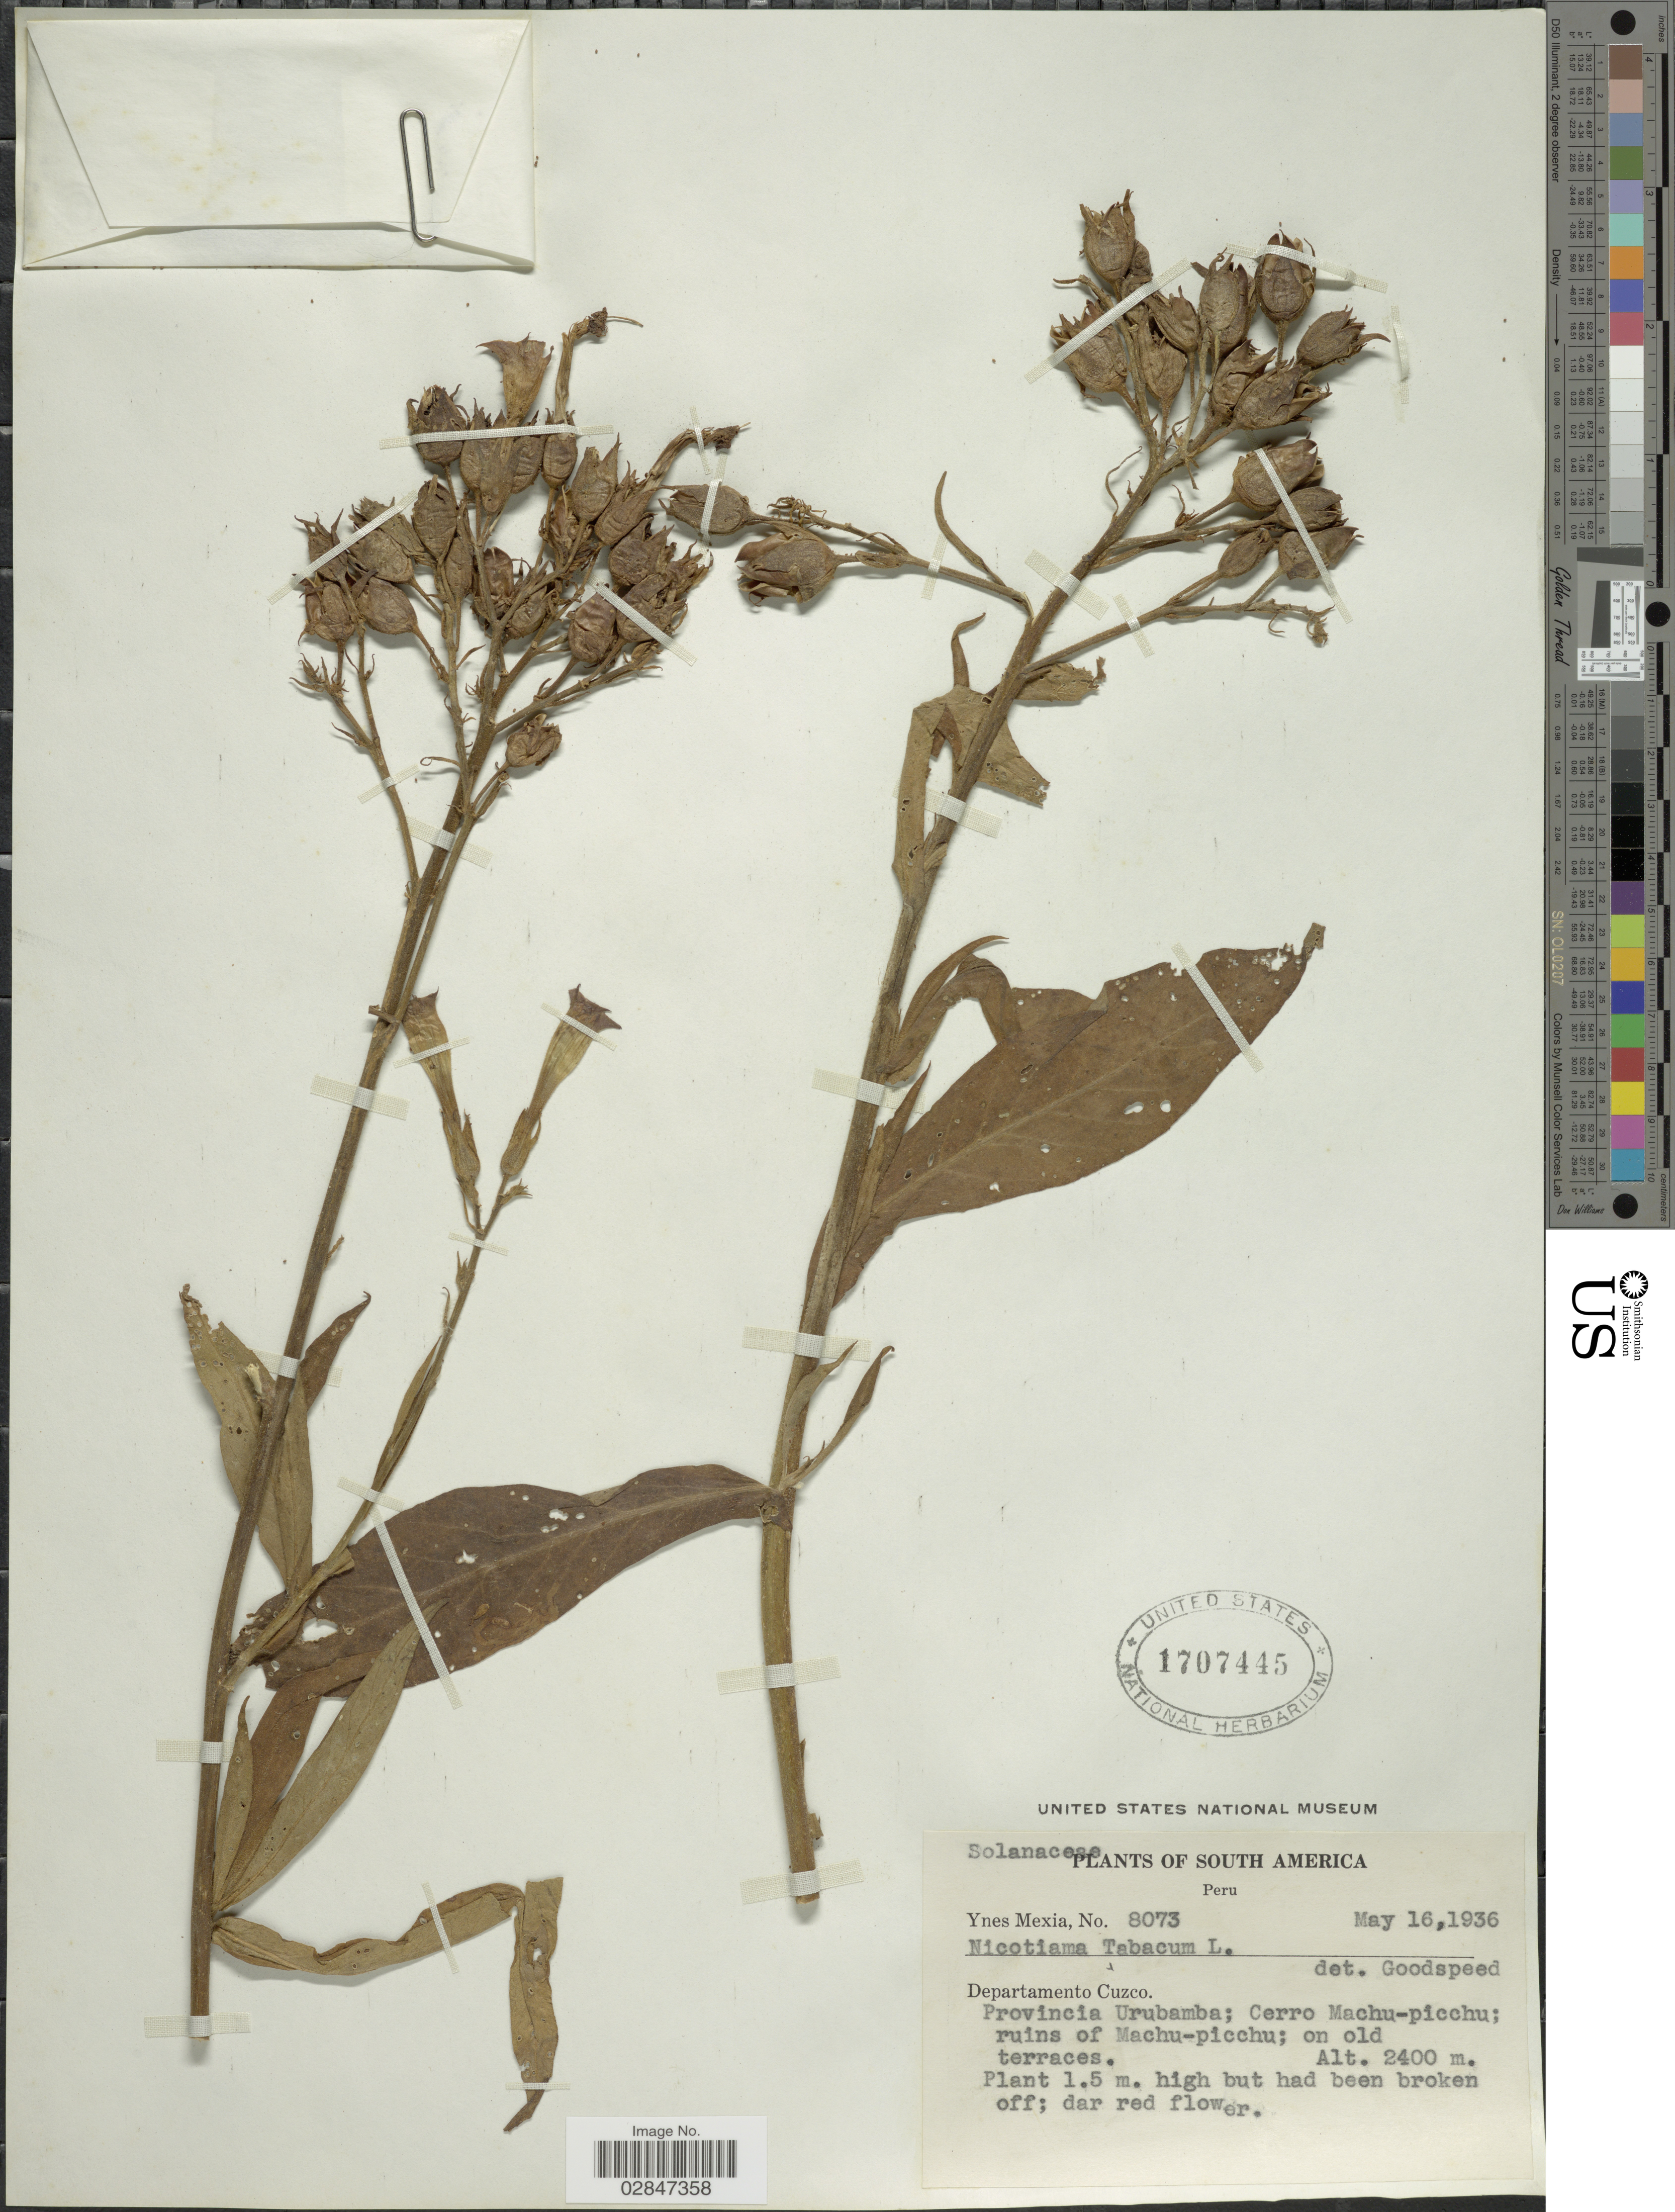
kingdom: Plantae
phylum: Tracheophyta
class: Magnoliopsida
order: Solanales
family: Solanaceae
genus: Nicotiana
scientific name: Nicotiana tabacum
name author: L.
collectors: Y. Mexia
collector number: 8073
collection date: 1936-05-16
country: Peru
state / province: Cusco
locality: Departamento Cuzco, Provincia Urubamba: Cerro Machu-picchu; ruins of Machu-picchu; on old terraces.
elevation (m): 2400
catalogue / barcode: US 1707445